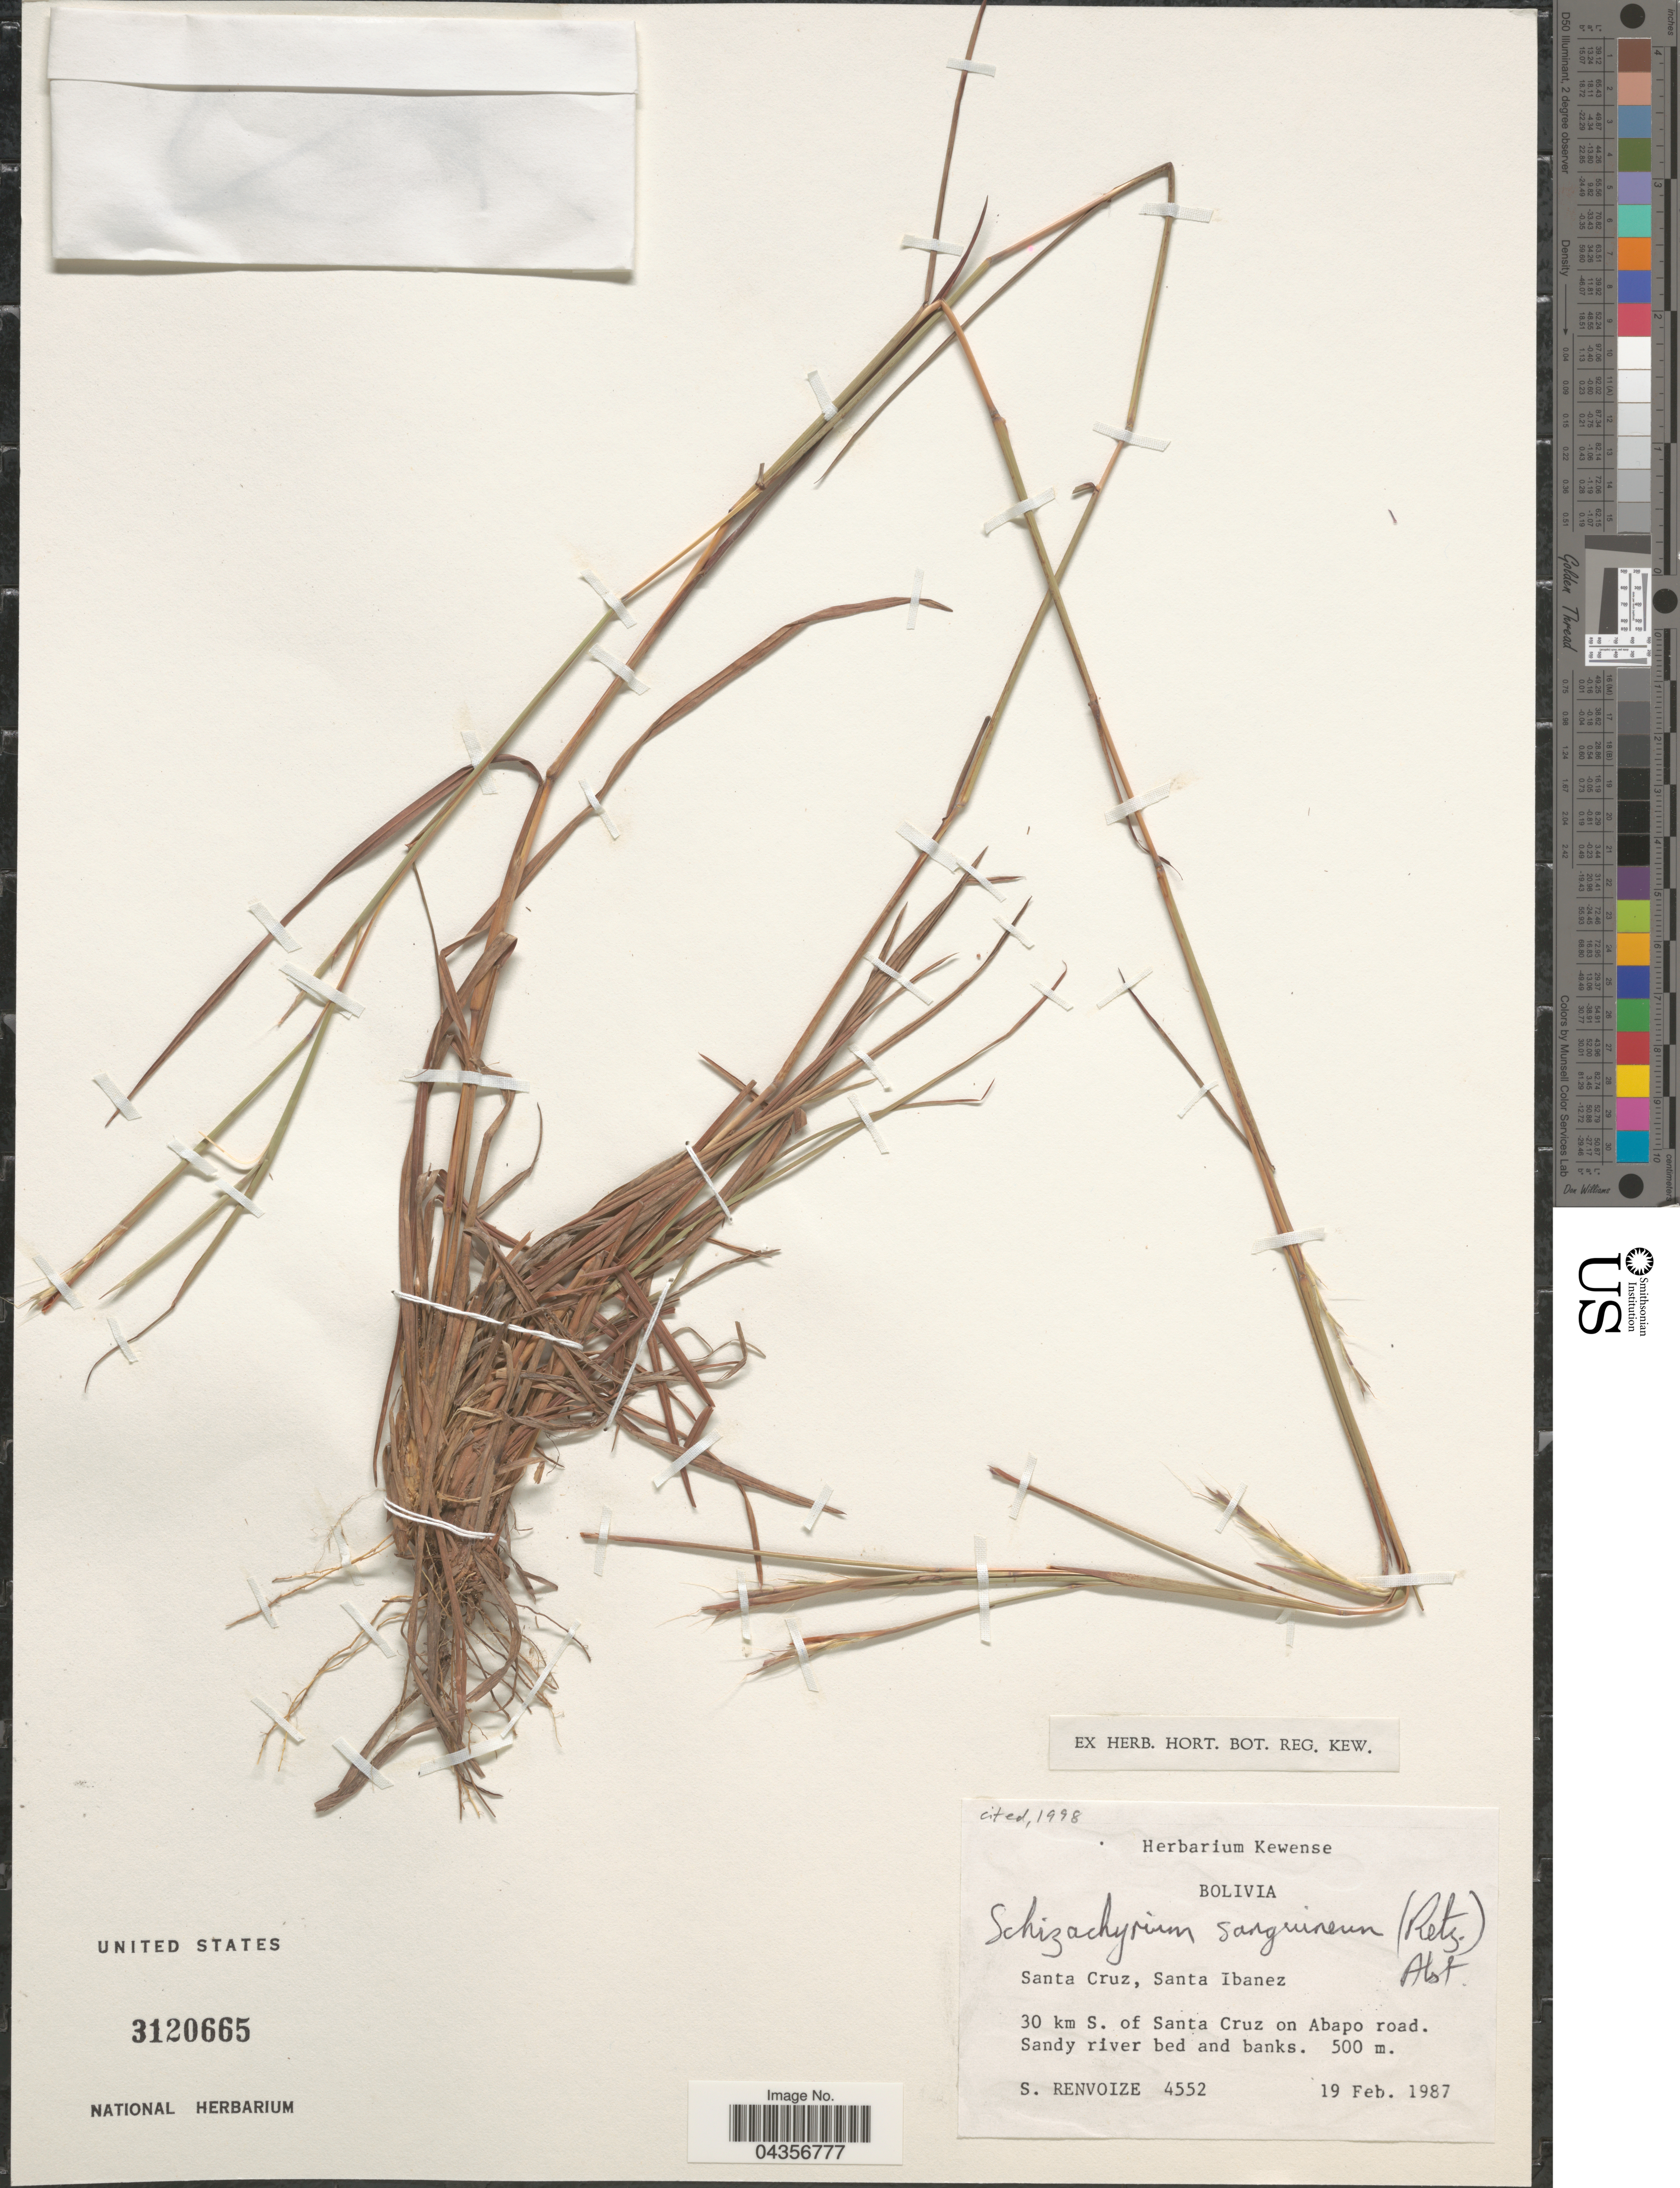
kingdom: Plantae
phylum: Tracheophyta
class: Liliopsida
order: Poales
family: Poaceae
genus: Schizachyrium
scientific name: Schizachyrium sanguineum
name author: (Retz.) Alston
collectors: S. A. Renvoize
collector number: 4552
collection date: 1987-02-19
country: Bolivia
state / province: Santa Cruz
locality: Santa Cruz, Santa Ibanez. 30 km S. of Santa Cruz on Abapo road.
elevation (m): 500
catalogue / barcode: US 3120665